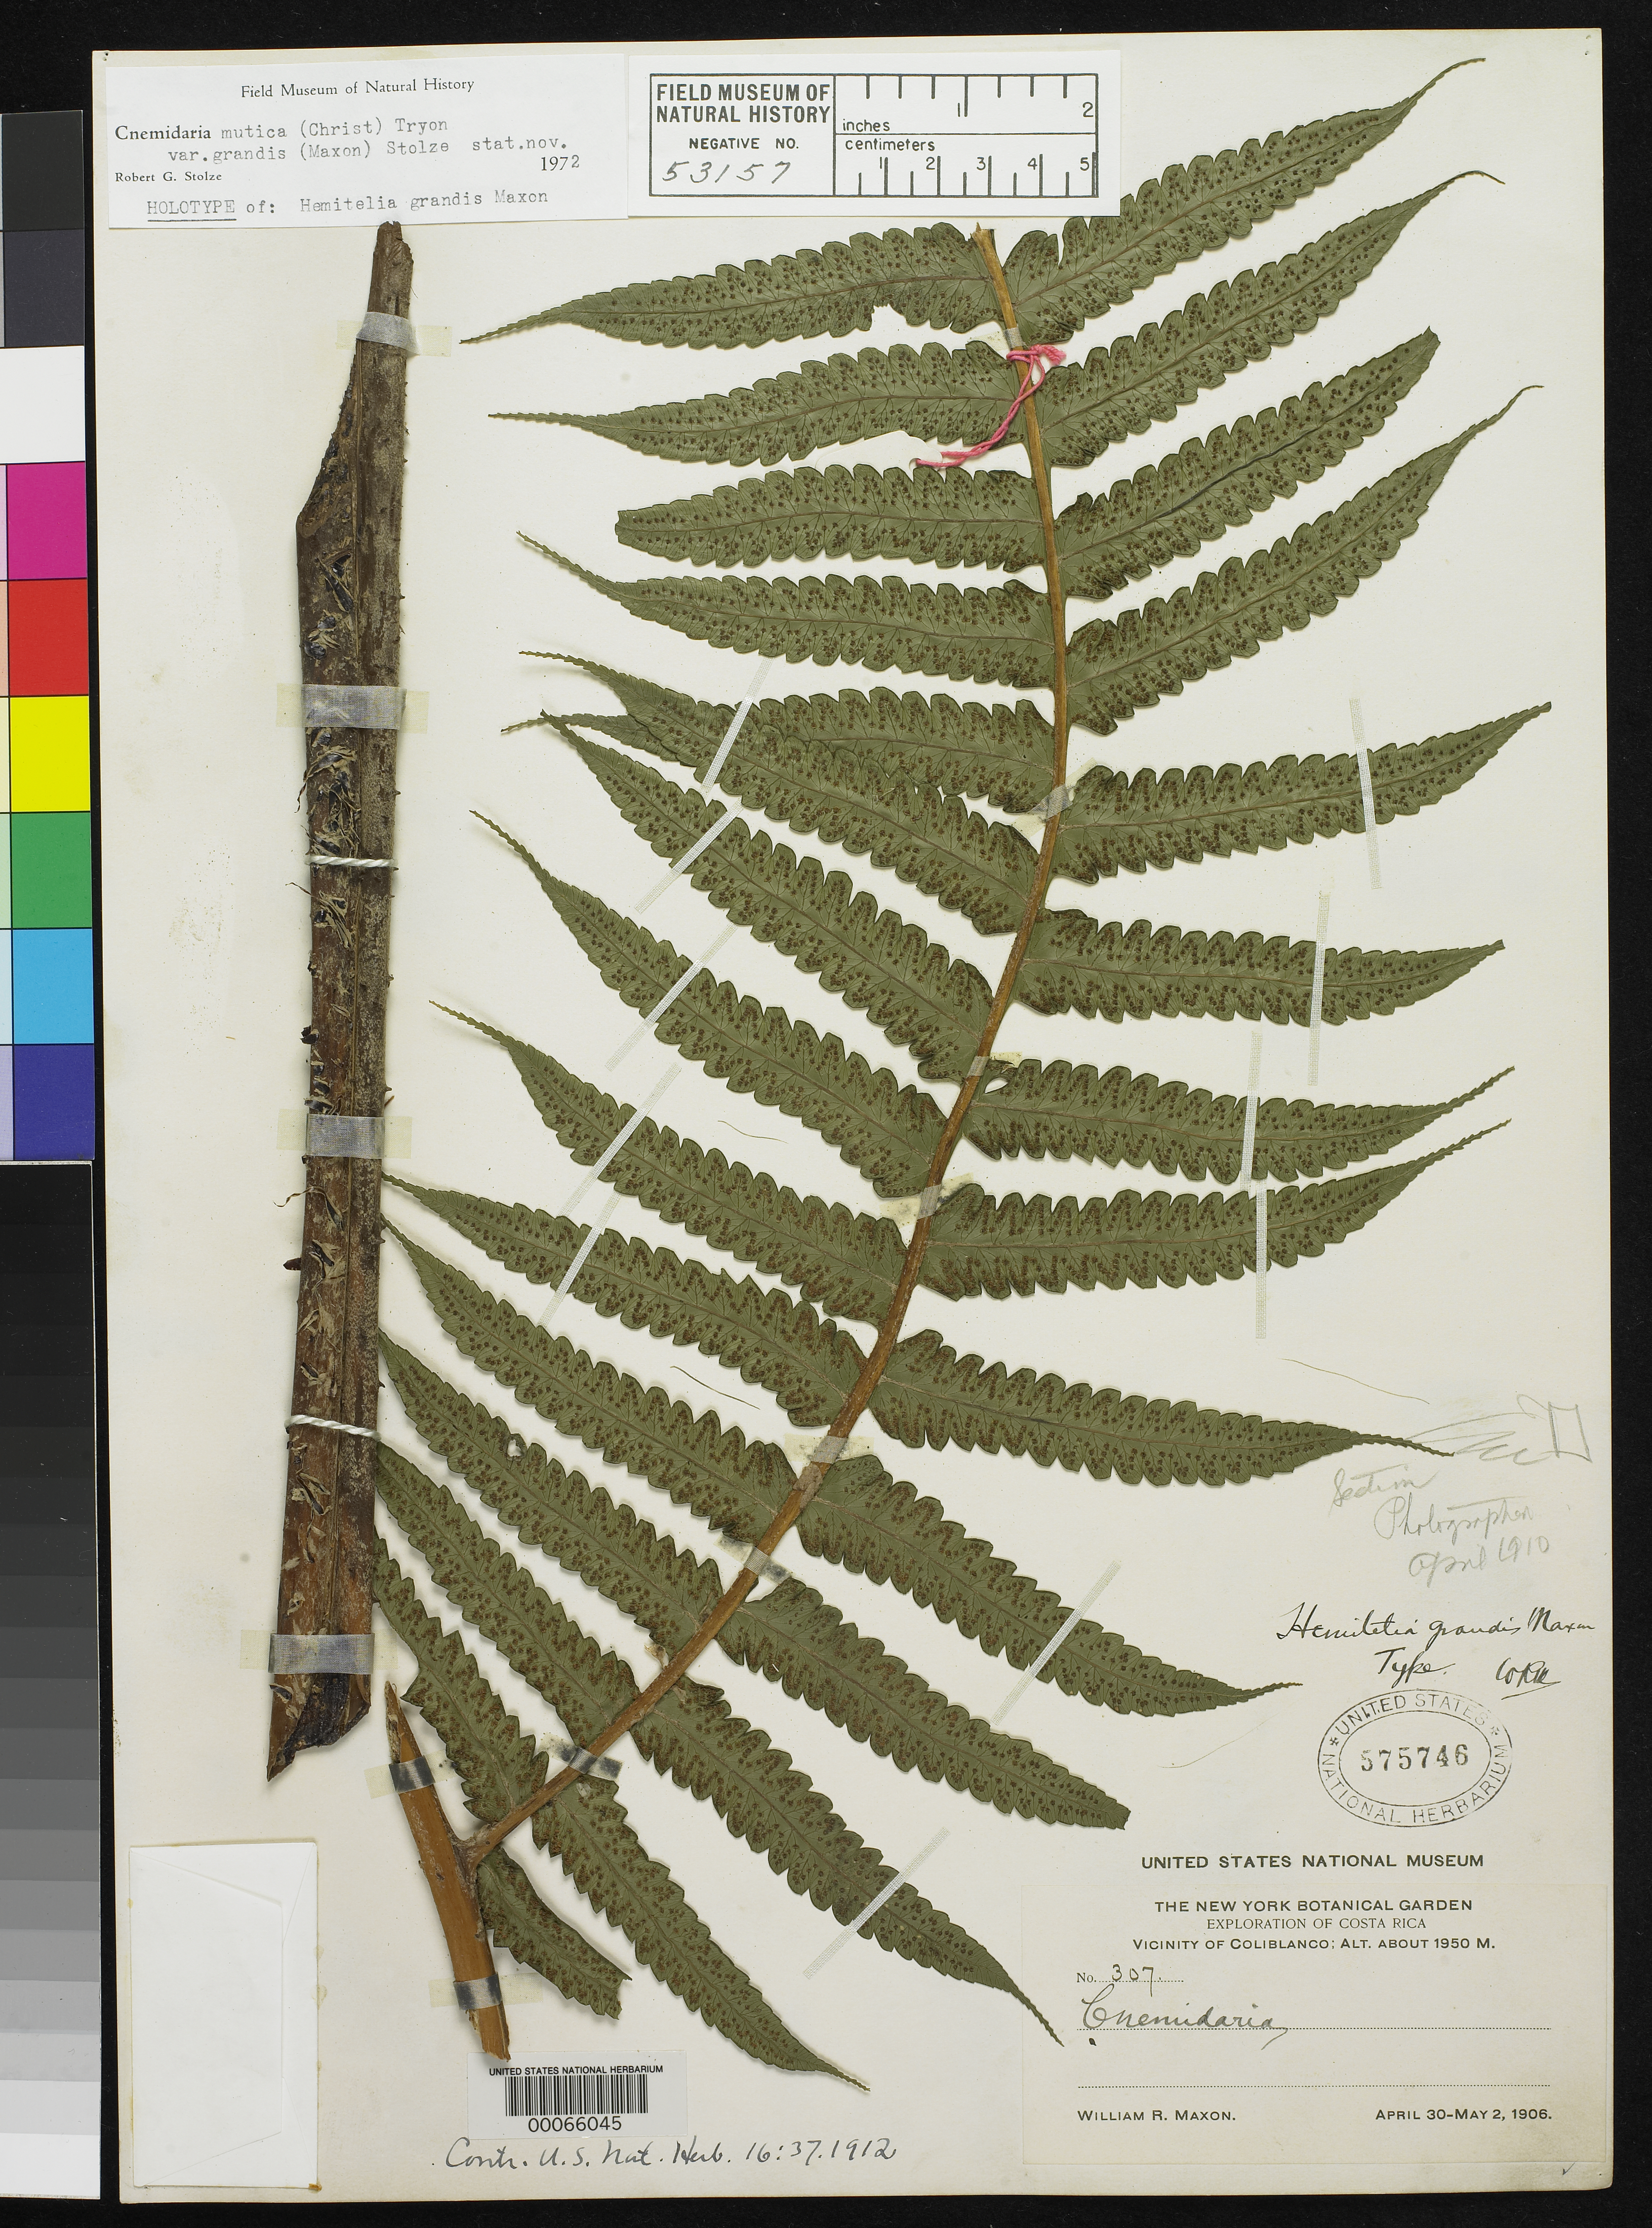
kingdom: Plantae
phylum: Tracheophyta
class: Polypodiopsida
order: Cyatheales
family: Cyatheaceae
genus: Hemitelia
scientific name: Hemitelia grandis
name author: Maxon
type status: Holotype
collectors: W. R. Maxon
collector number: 307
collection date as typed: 30 Apr 1906 to 02 May 1906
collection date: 1906-04-30/1906-05-02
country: Costa Rica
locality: Vicinity of Coliblanca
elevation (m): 1950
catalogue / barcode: US 575746